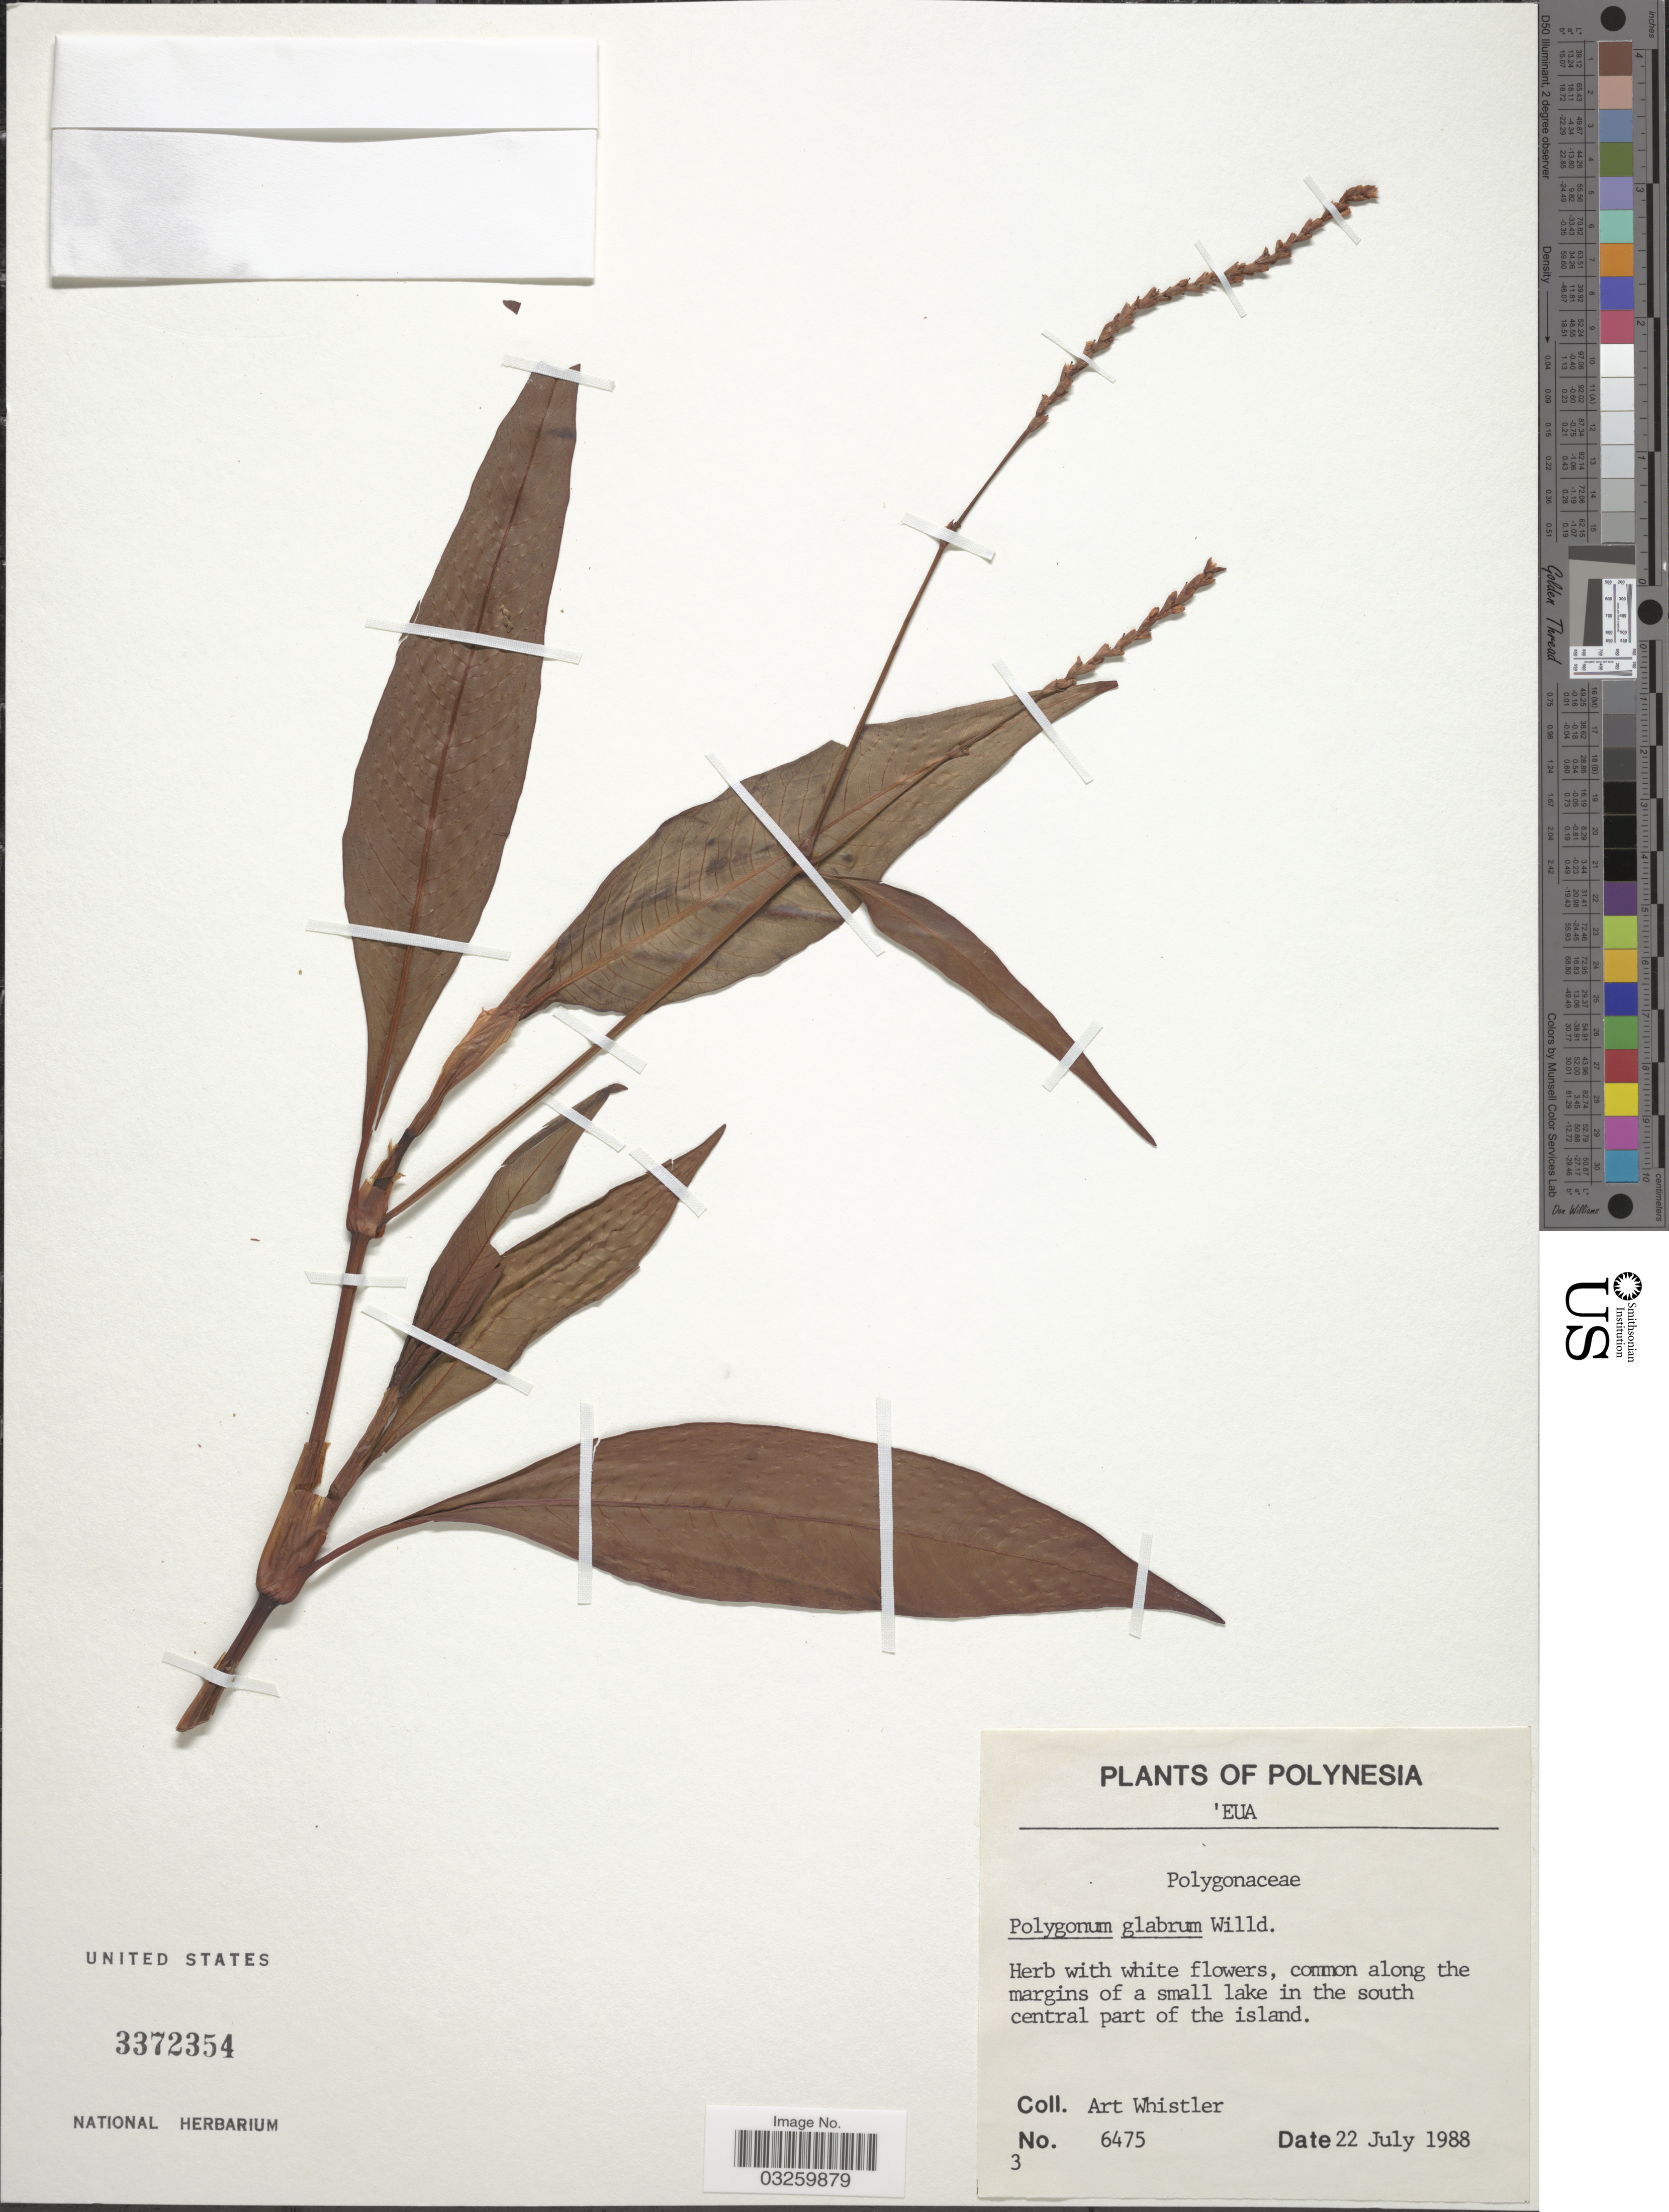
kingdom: Plantae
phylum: Tracheophyta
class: Magnoliopsida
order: Caryophyllales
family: Polygonaceae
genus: Persicaria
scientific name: Persicaria glabra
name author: (Willd.) M. Gómez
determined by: Wagner, W. L., (BOT), Smithsonian Institution - National Museum of Natural History (UNITED STATES)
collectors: A. Whistler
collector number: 6475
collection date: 1988-07-22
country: Tonga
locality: Polynesia. Common along the margins of a small lake in the south central part of the island.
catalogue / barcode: US 3372354